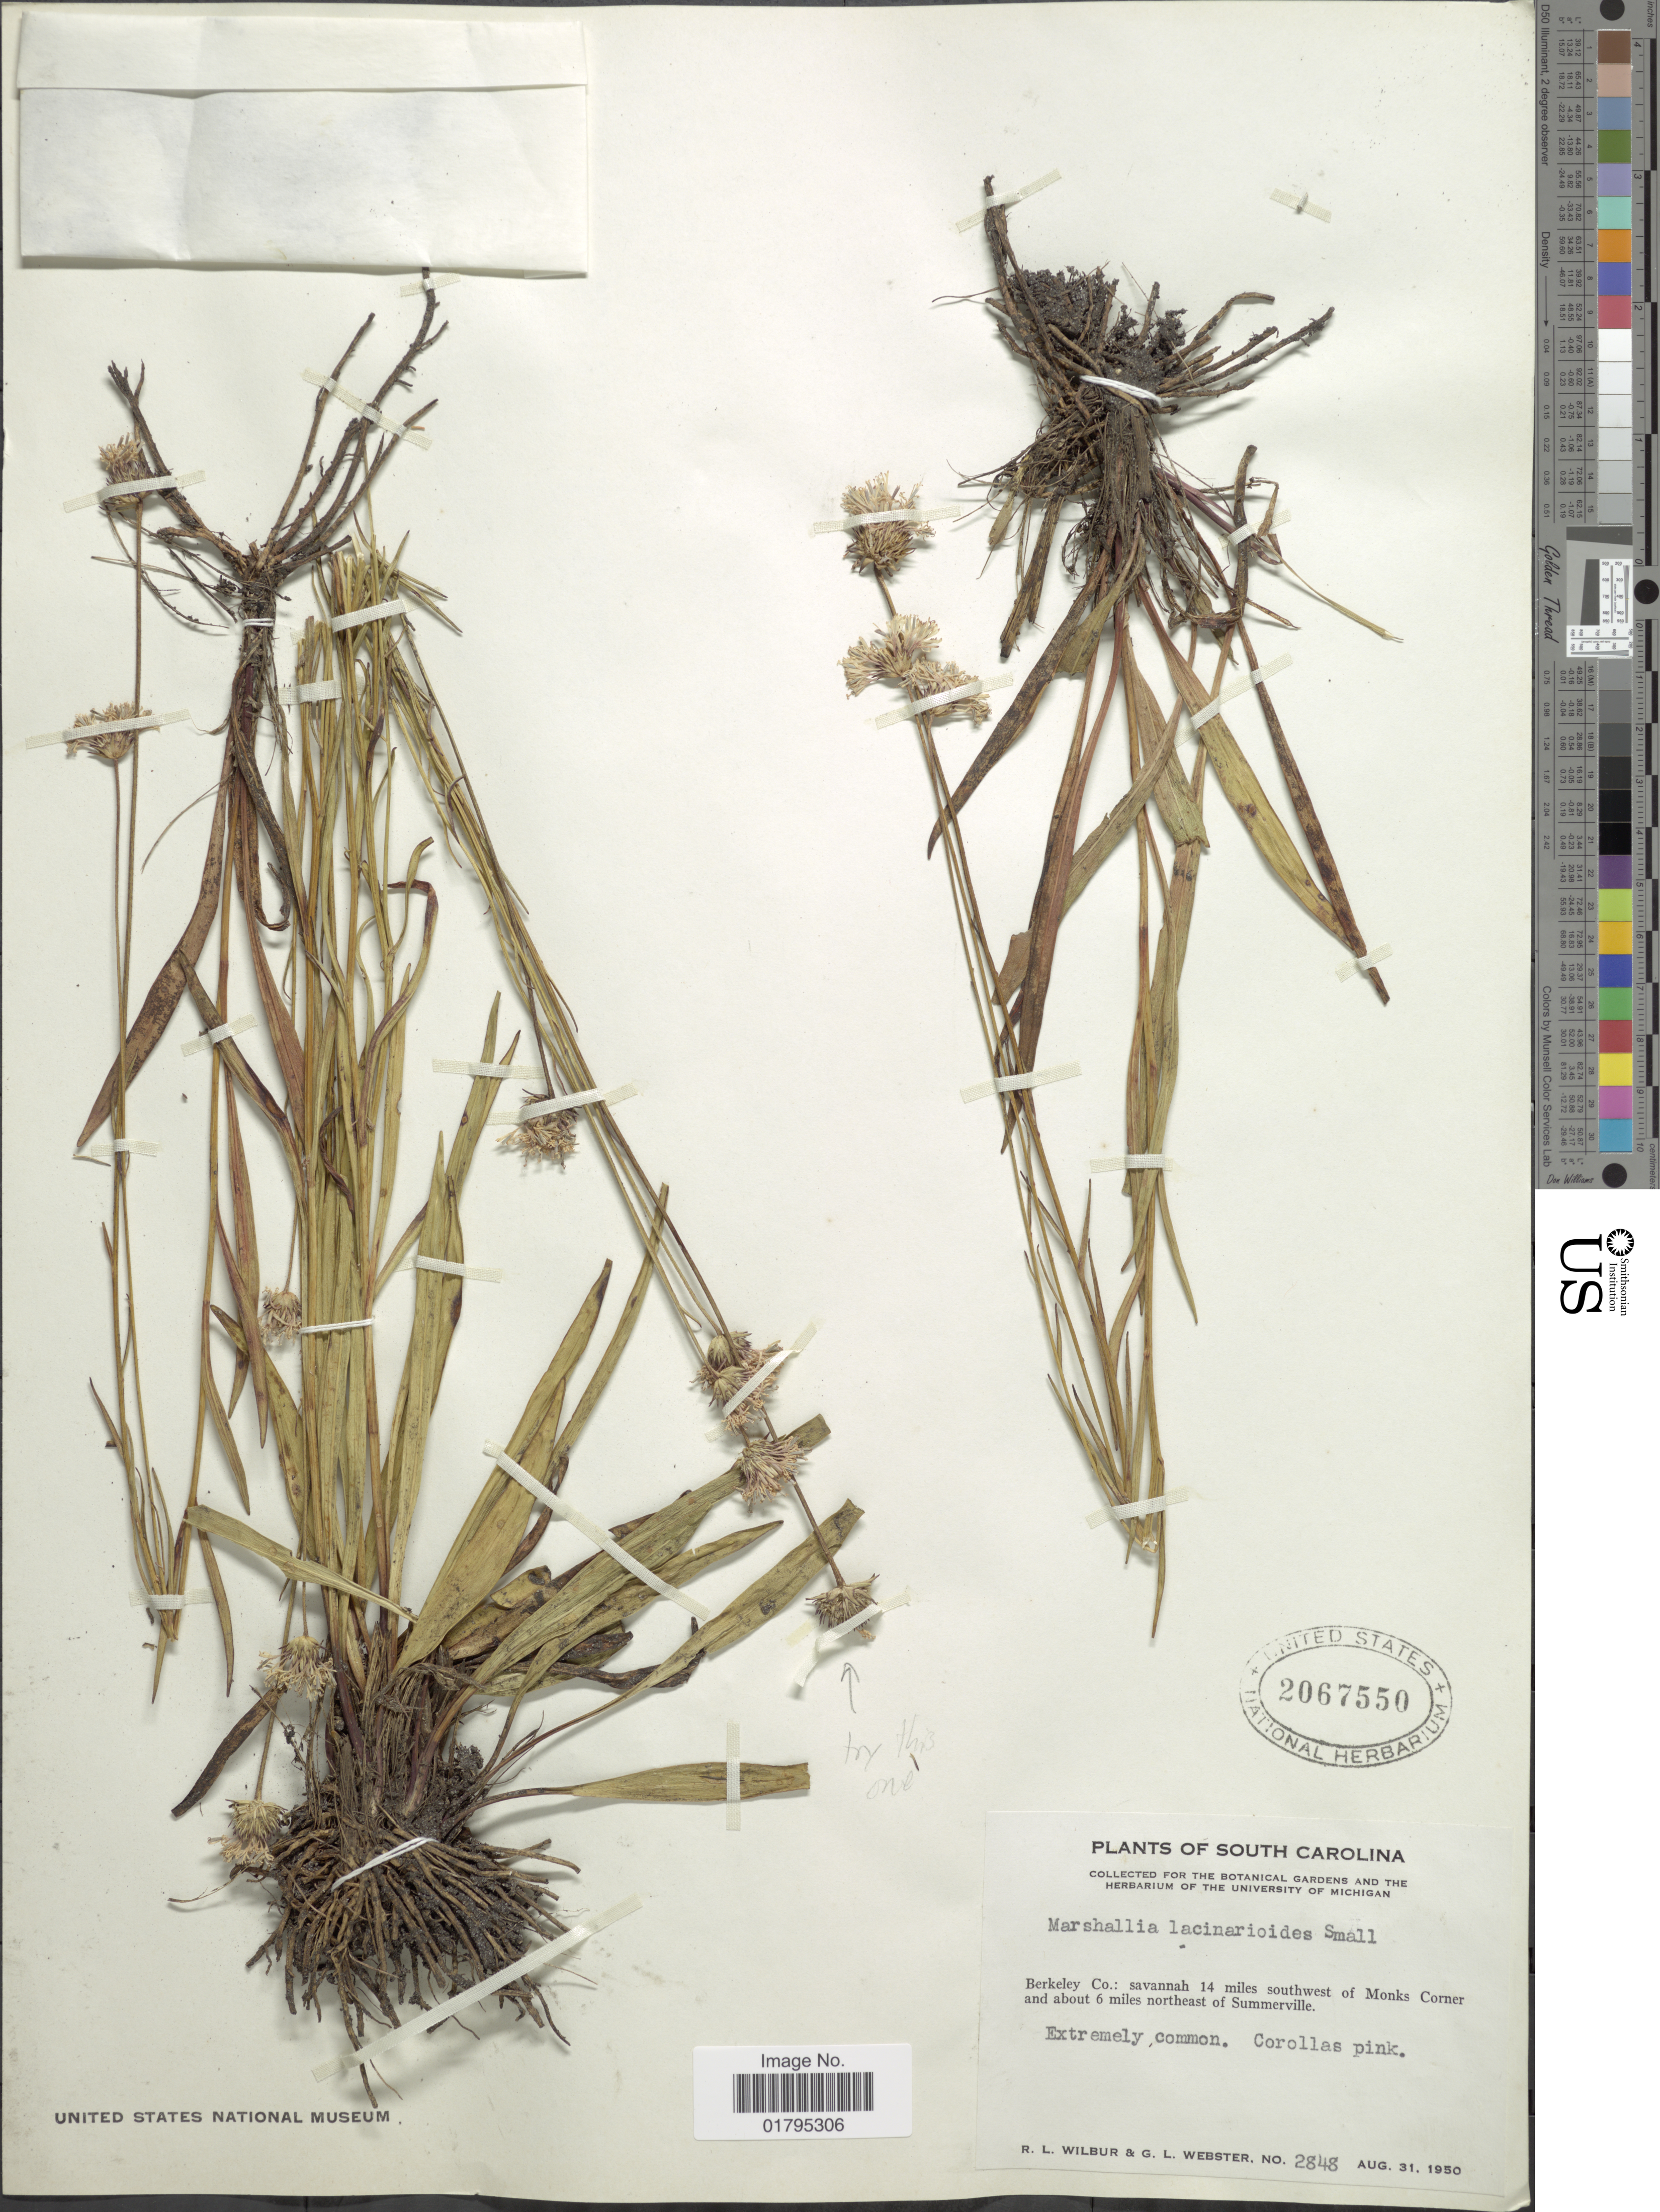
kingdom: Plantae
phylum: Tracheophyta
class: Magnoliopsida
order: Asterales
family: Asteraceae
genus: Marshallia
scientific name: Marshallia graminifolia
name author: (Walter) Small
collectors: R. L. Wilbur & G. L. Webster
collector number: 2848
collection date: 1950-08-31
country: United States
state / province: South Carolina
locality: South Carolina, Berkeley Co.: Savannah 14 miles southwest of Monks Corner and about 6 miles northeast of Summerville.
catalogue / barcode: US 2067550